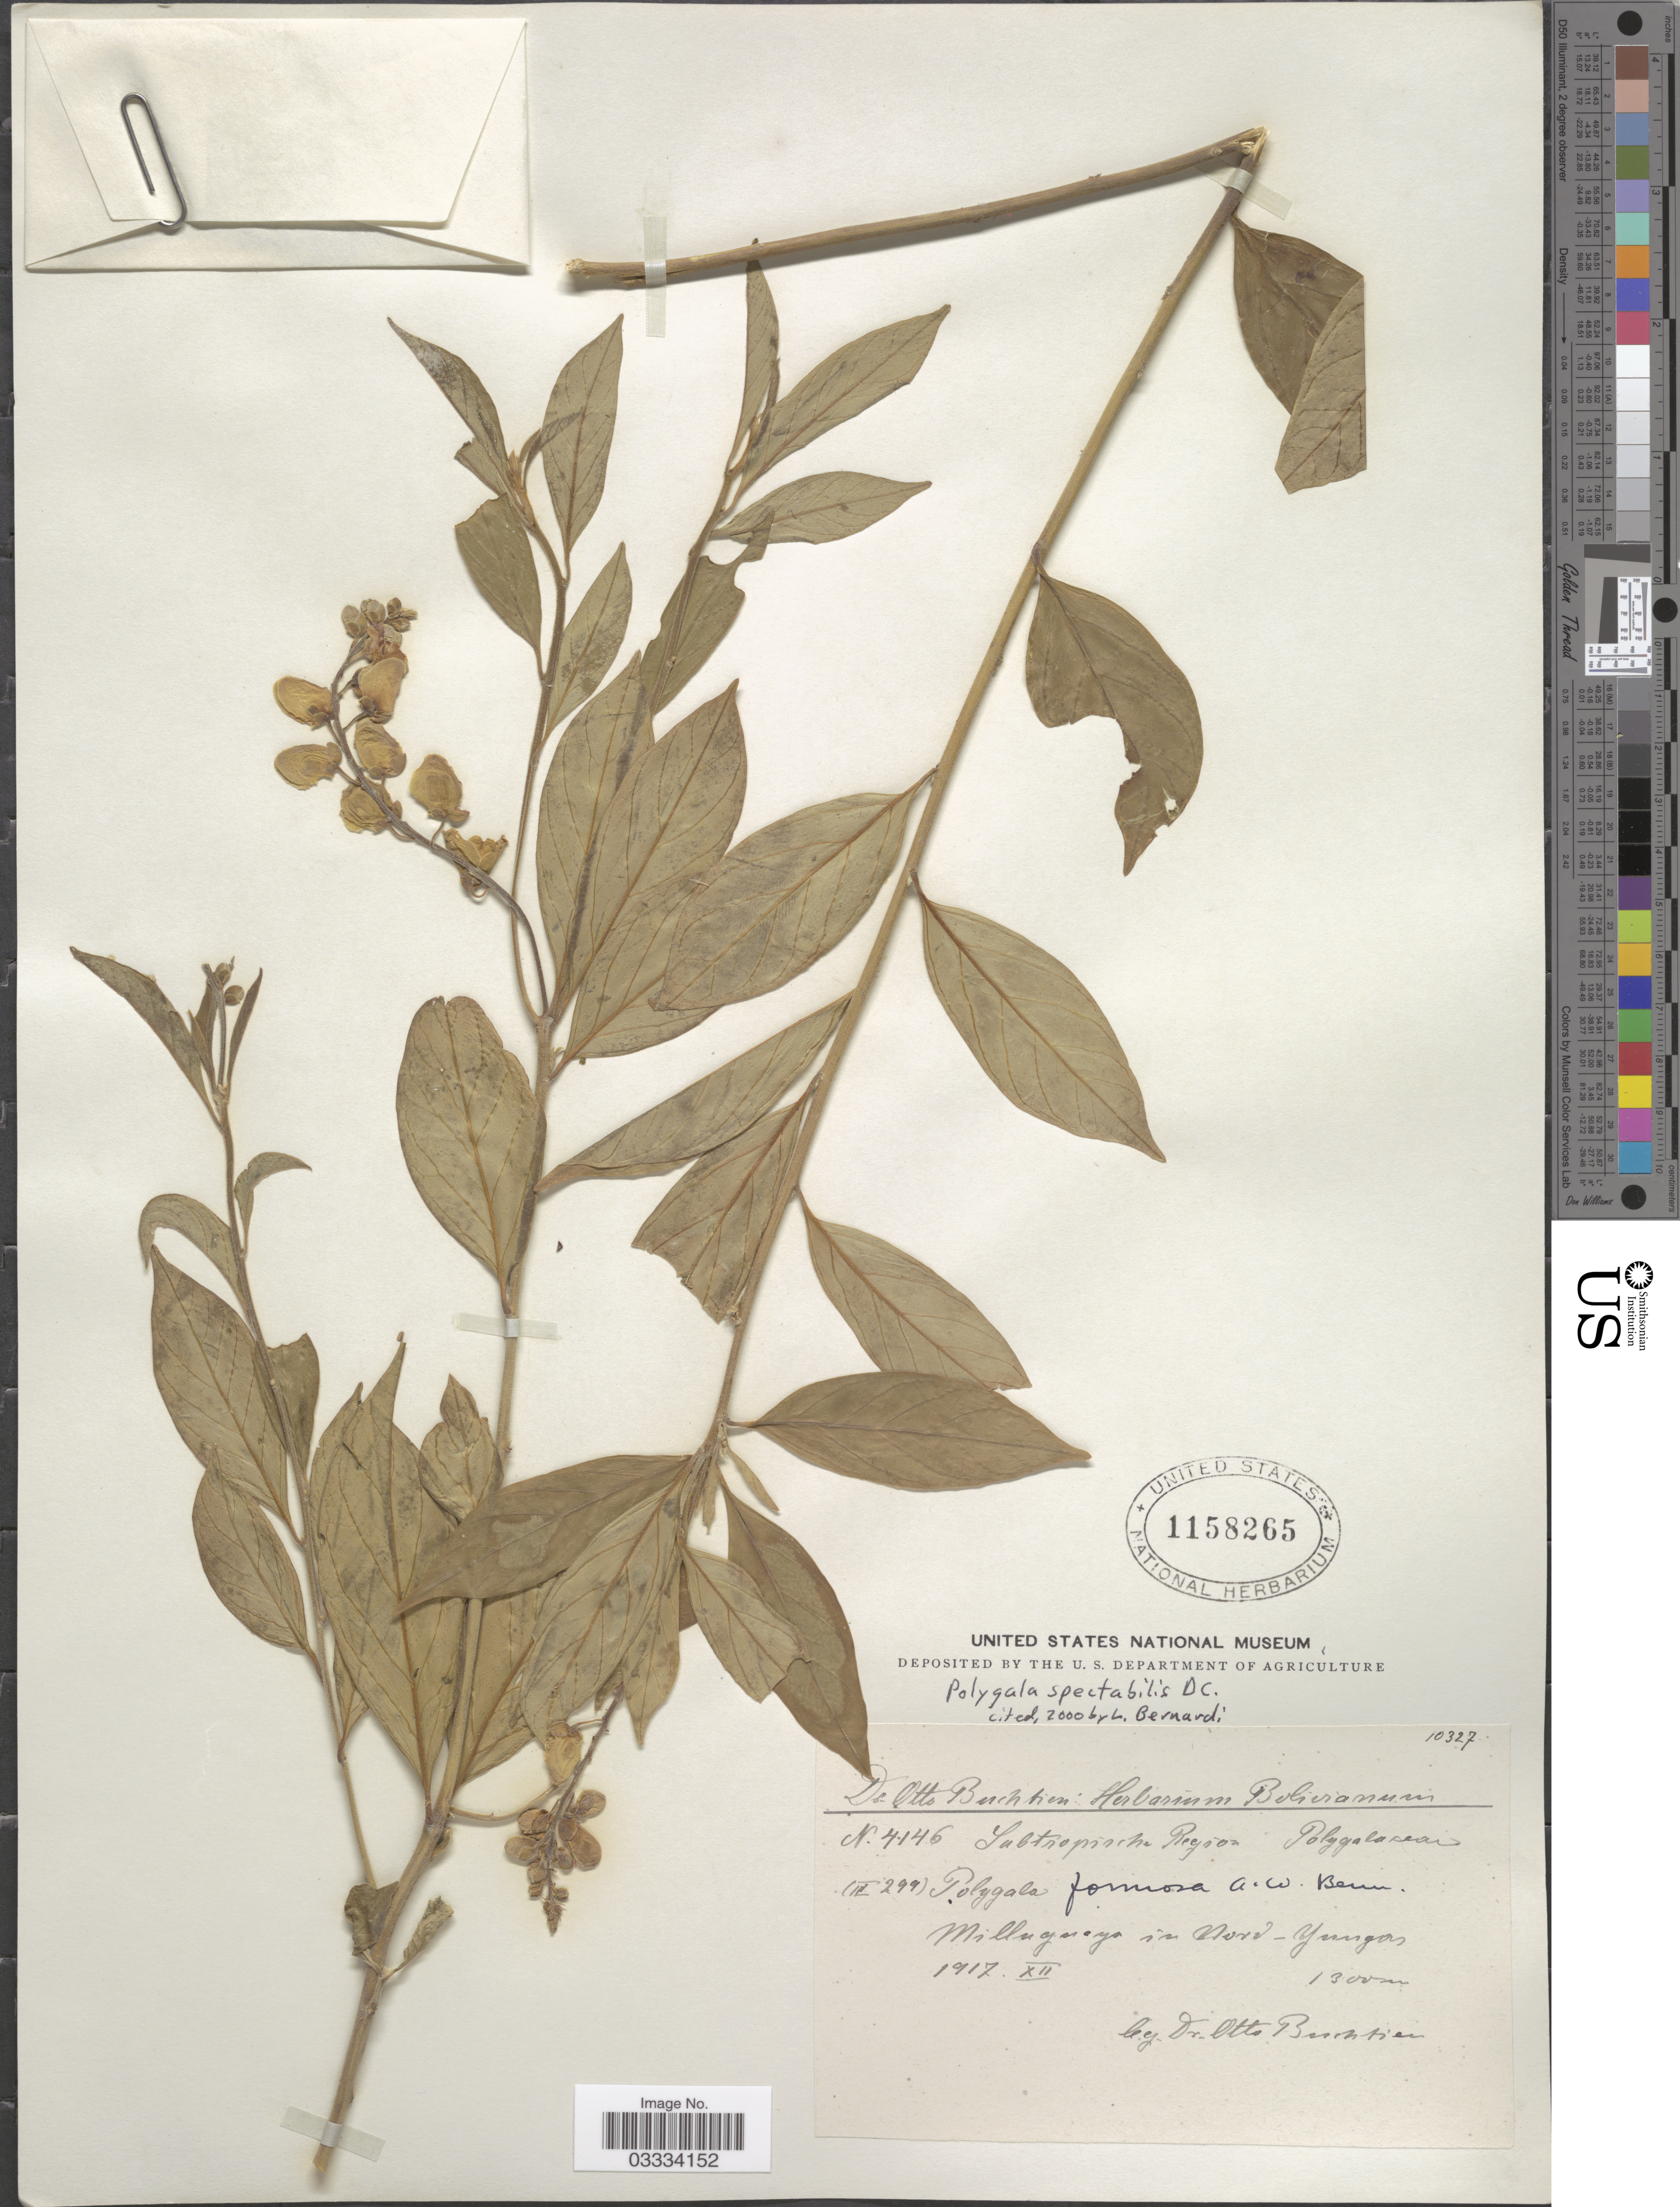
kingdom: Plantae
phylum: Tracheophyta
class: Magnoliopsida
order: Fabales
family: Polygalaceae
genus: Caamembeca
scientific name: Caamembeca andina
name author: (A.W. Benn.) J.F.B. Pastore & Mabb.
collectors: O. Buchtien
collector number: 4146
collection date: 1917-12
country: Bolivia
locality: Milluguaya in Nord-Yungas.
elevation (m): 1300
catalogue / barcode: US 1158265